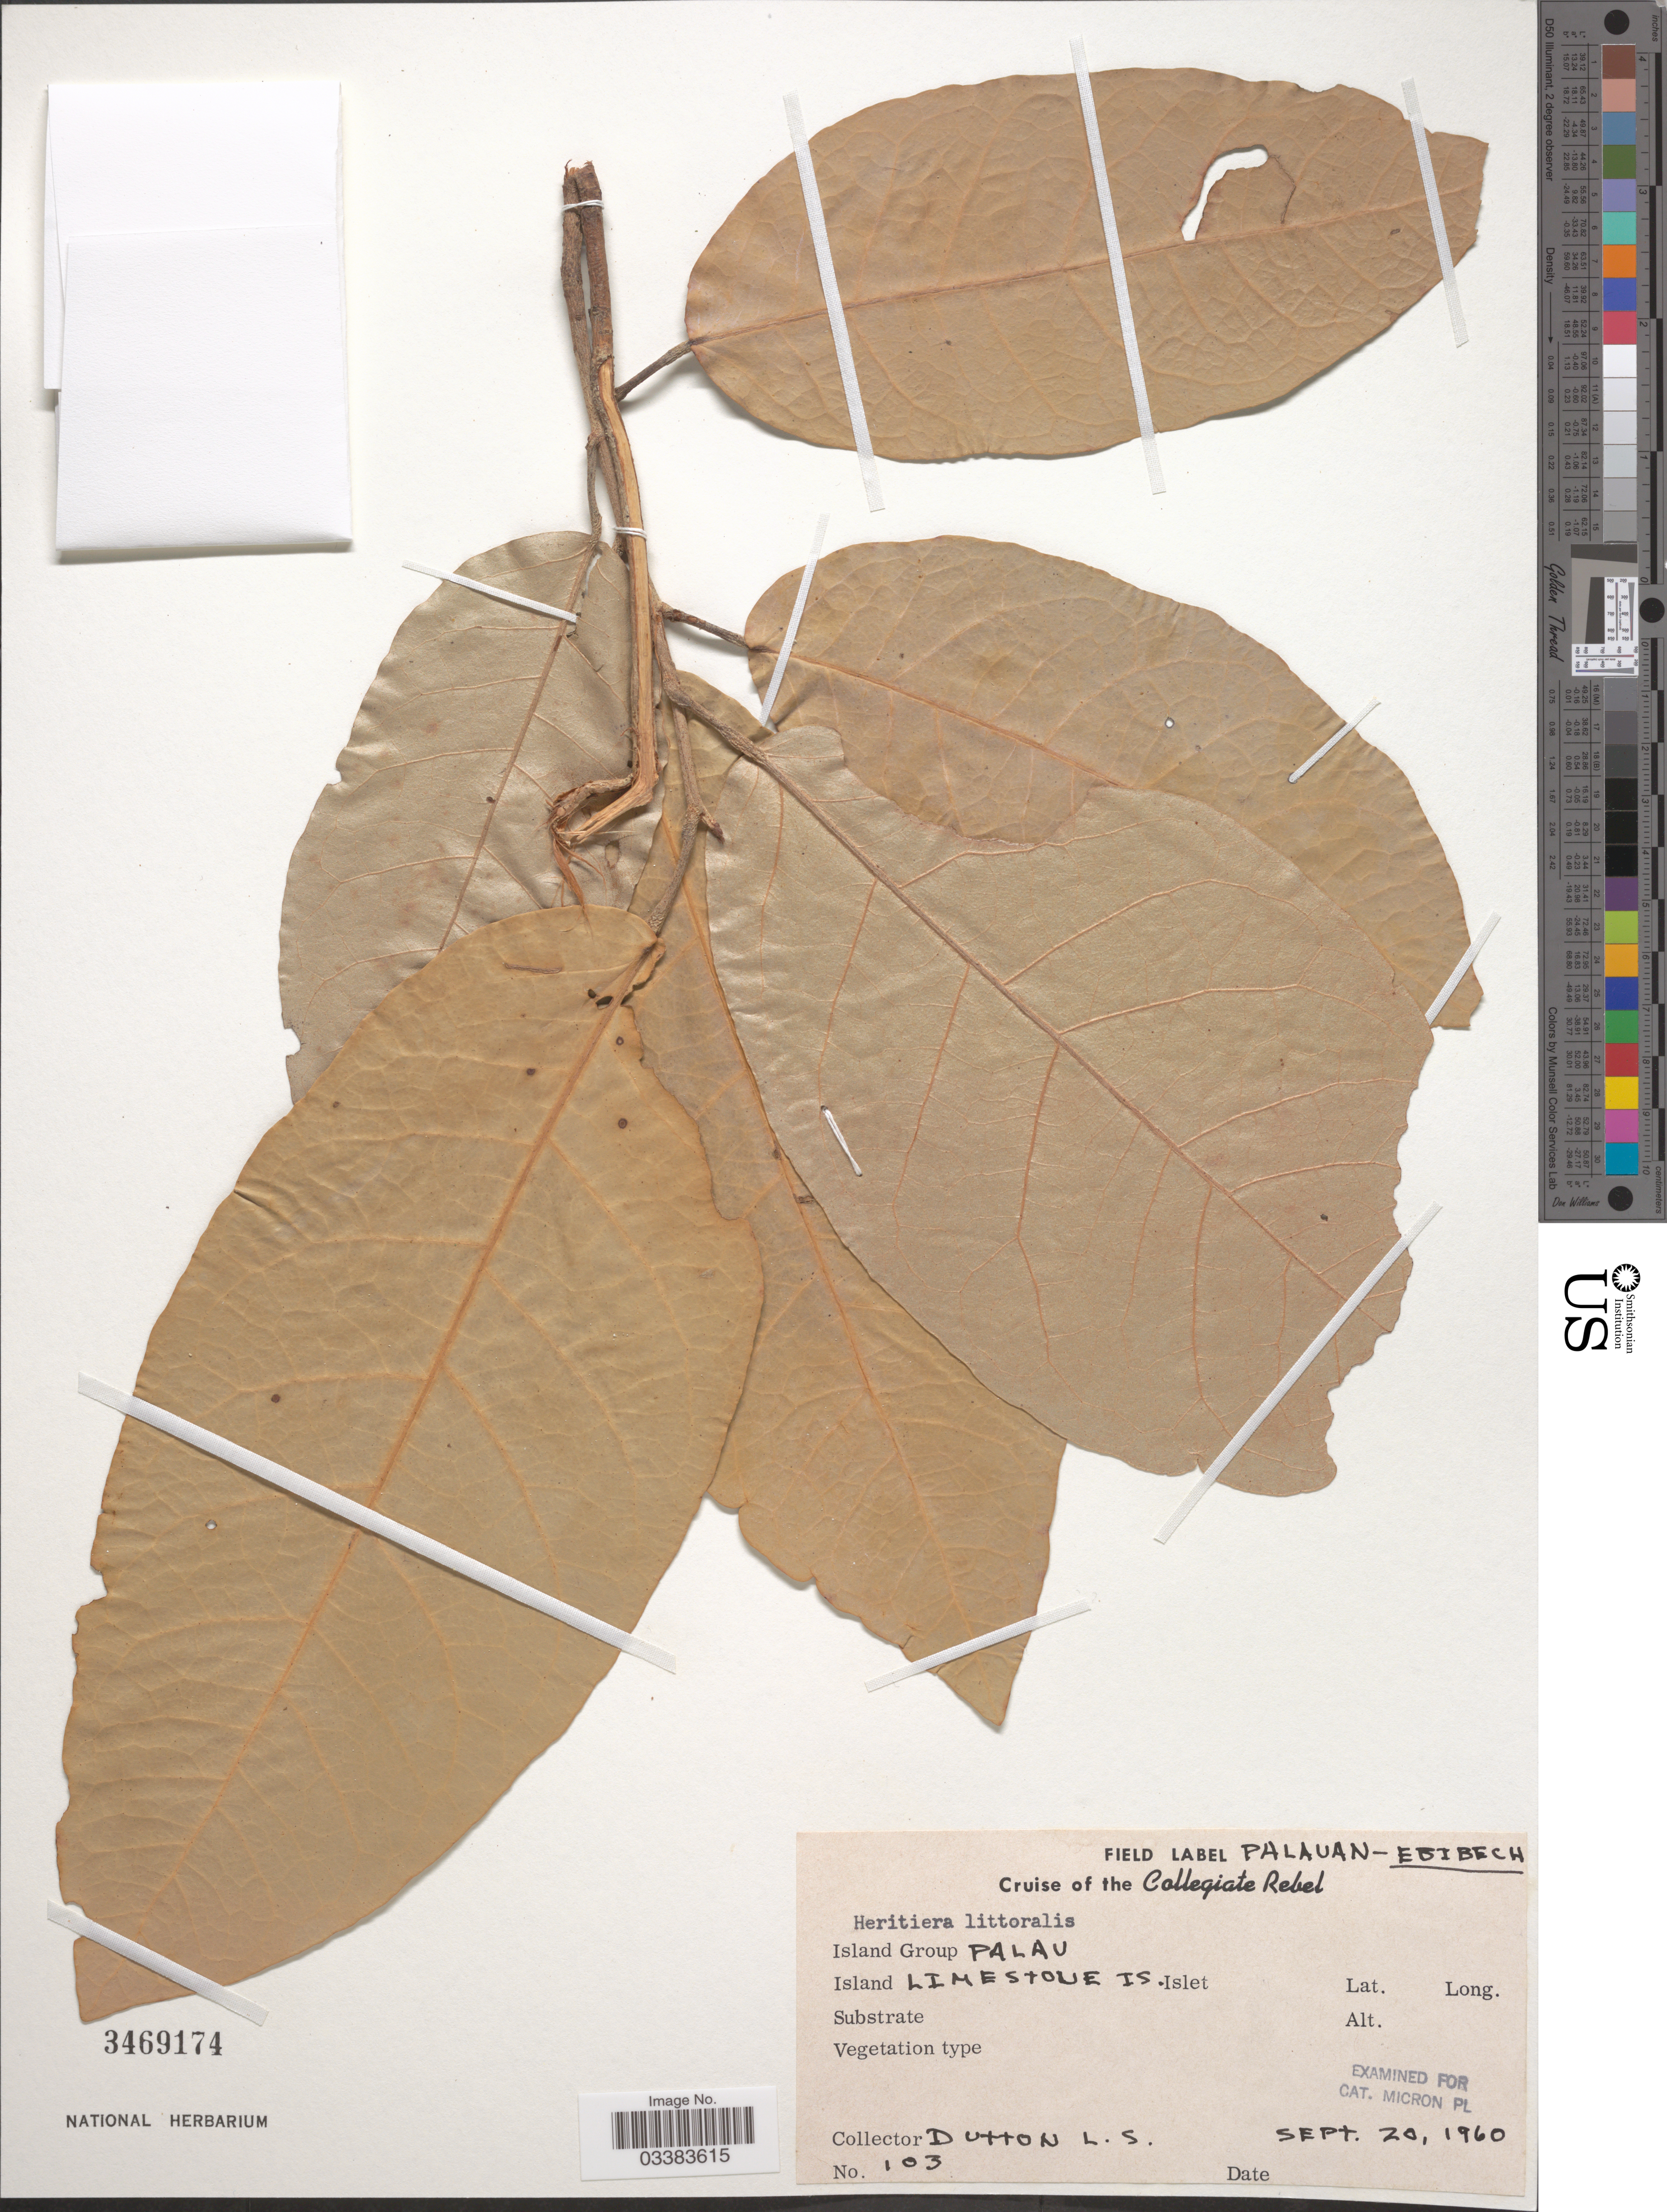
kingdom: Plantae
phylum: Tracheophyta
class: Magnoliopsida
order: Malvales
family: Malvaceae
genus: Heritiera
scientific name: Heritiera littoralis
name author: Aiton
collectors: L. Dutton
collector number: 103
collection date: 1960-09-20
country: Palau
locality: Island Group Palau. Island Limestone Is.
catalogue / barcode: US 3469174